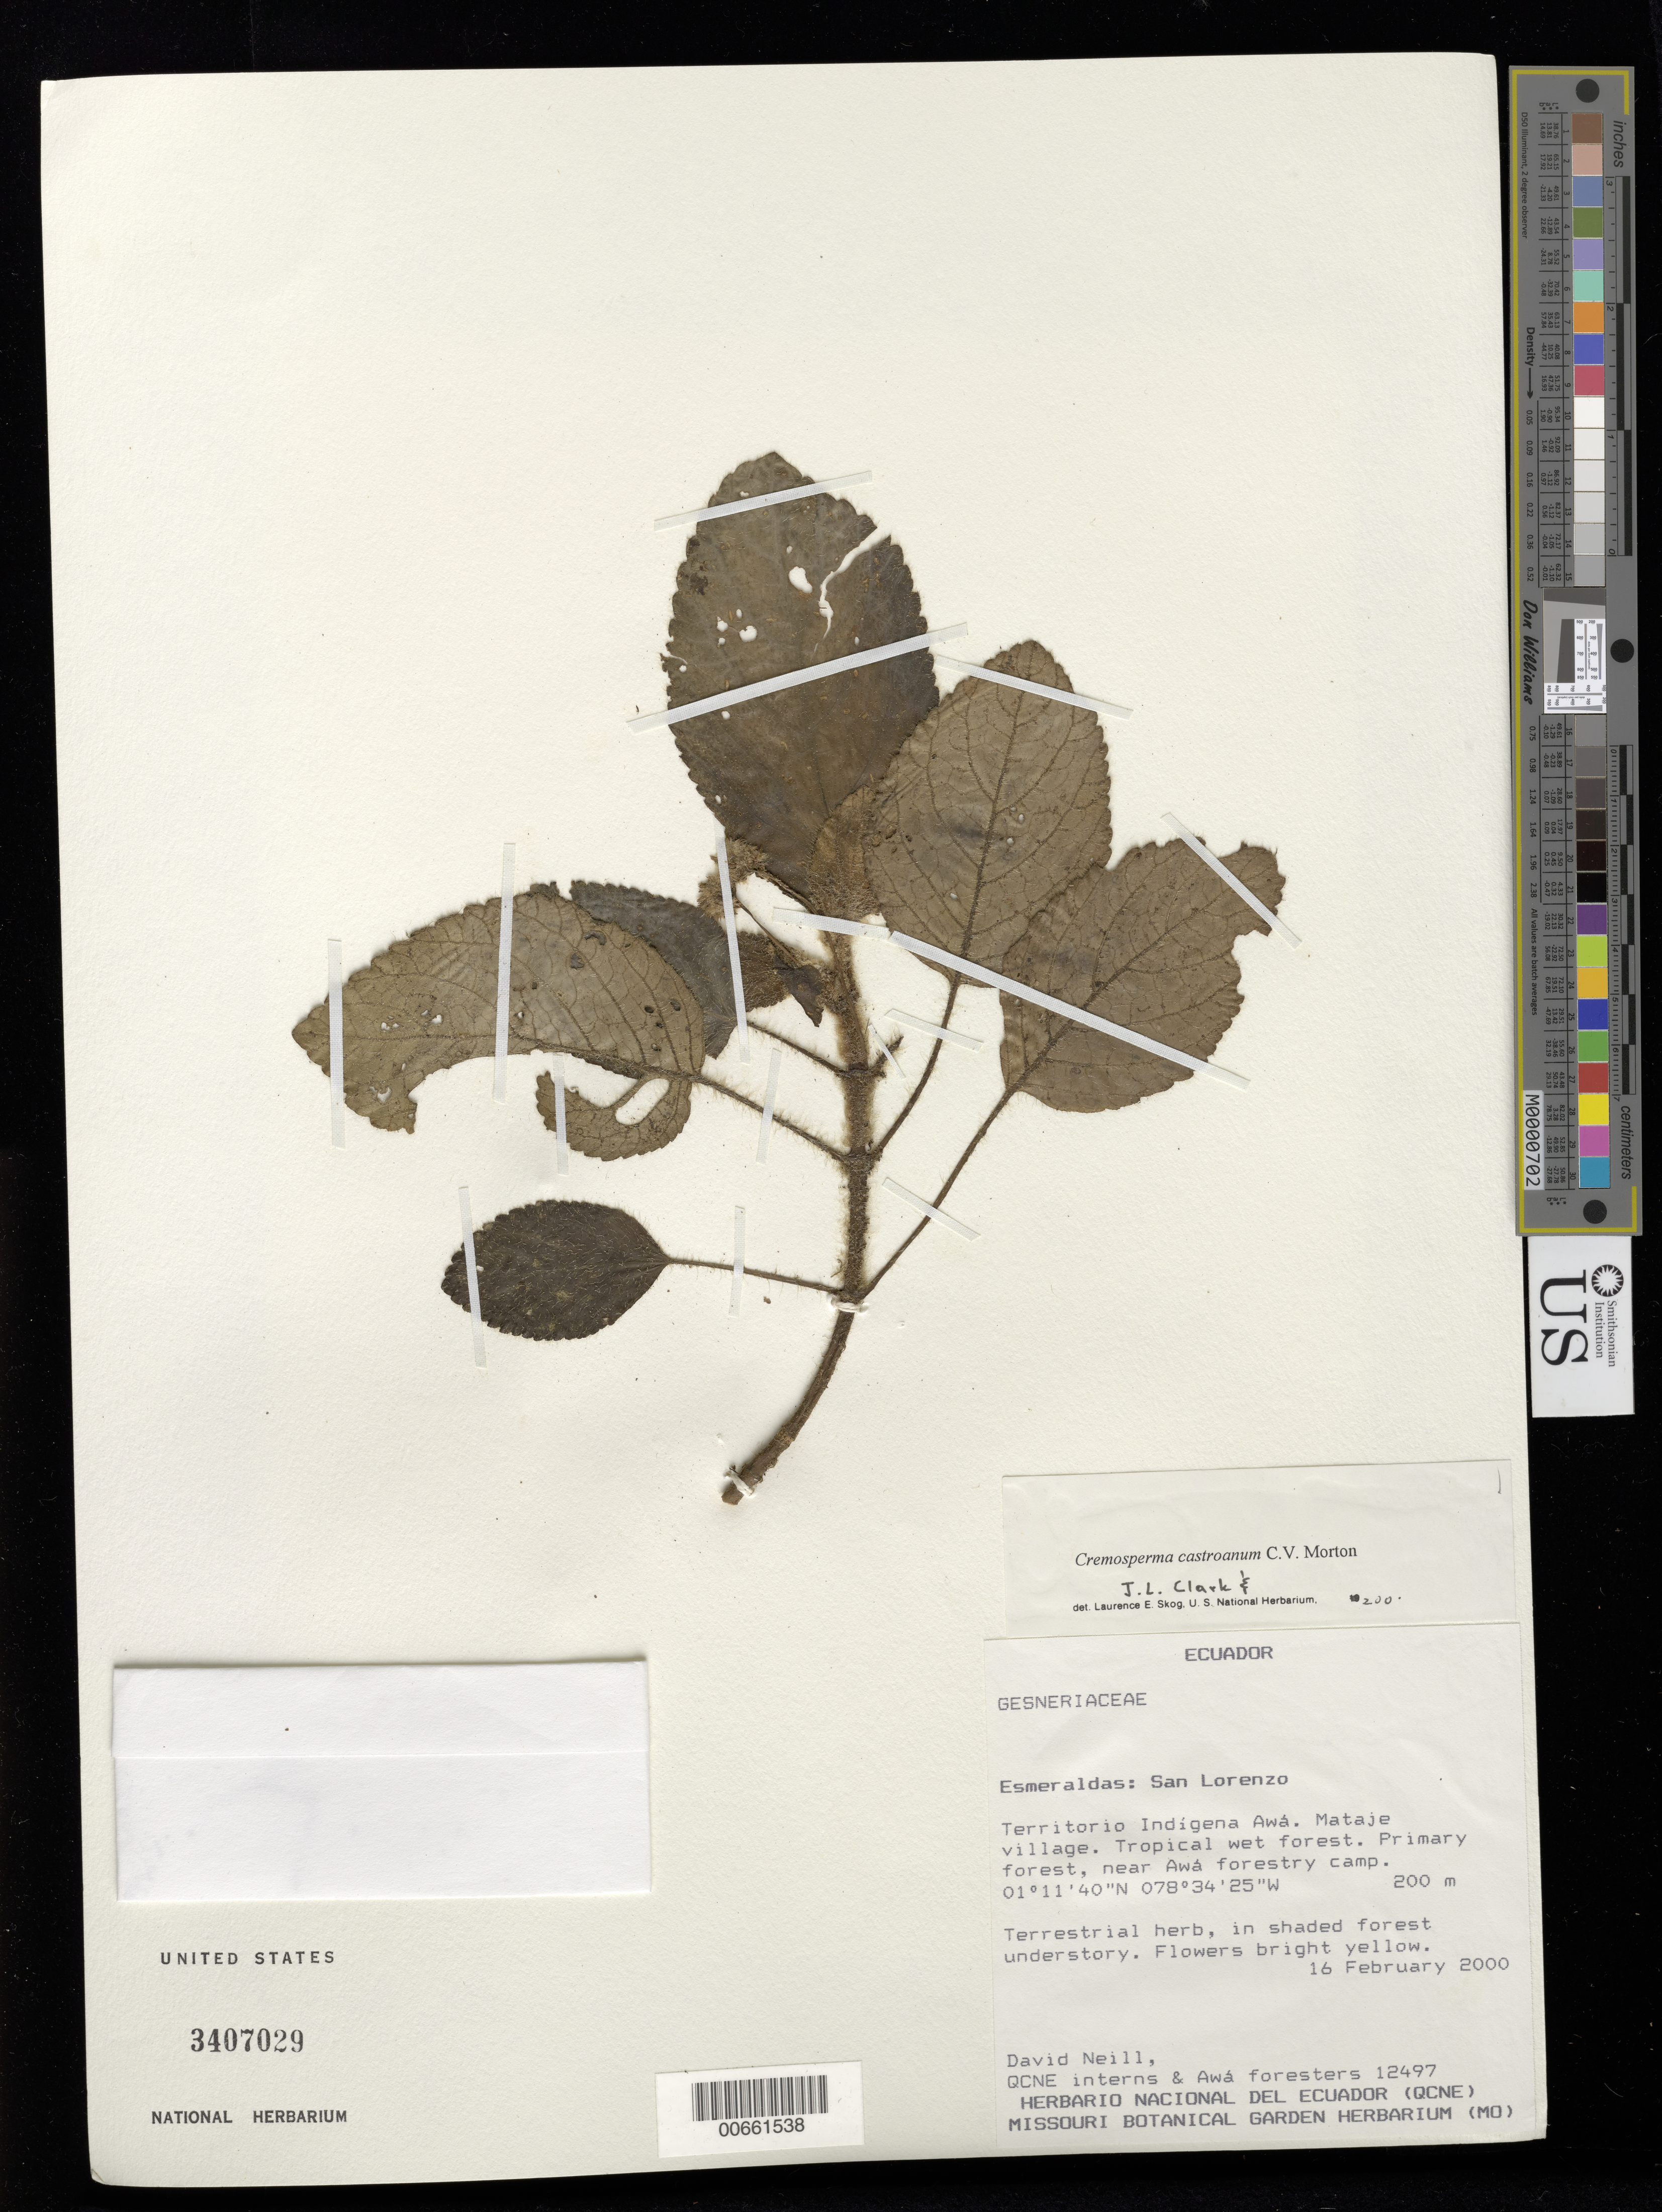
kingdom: Plantae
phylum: Tracheophyta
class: Magnoliopsida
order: Lamiales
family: Gesneriaceae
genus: Cremosperma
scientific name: Cremosperma castroanum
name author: C.V. Morton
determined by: Clark, J. L.; Skog, Laurence E.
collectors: D. A. Neill & QCNE interns & Awa Foresters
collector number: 12497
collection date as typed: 16 Feb 2000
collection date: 2000-02-16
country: Ecuador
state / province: Esmeraldas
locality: San Lorenzo, Territorio Indígena Awá, Mataje village, near Awá forestry camp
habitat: Tropical wet forest; primary forest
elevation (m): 200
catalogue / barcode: US 3407029